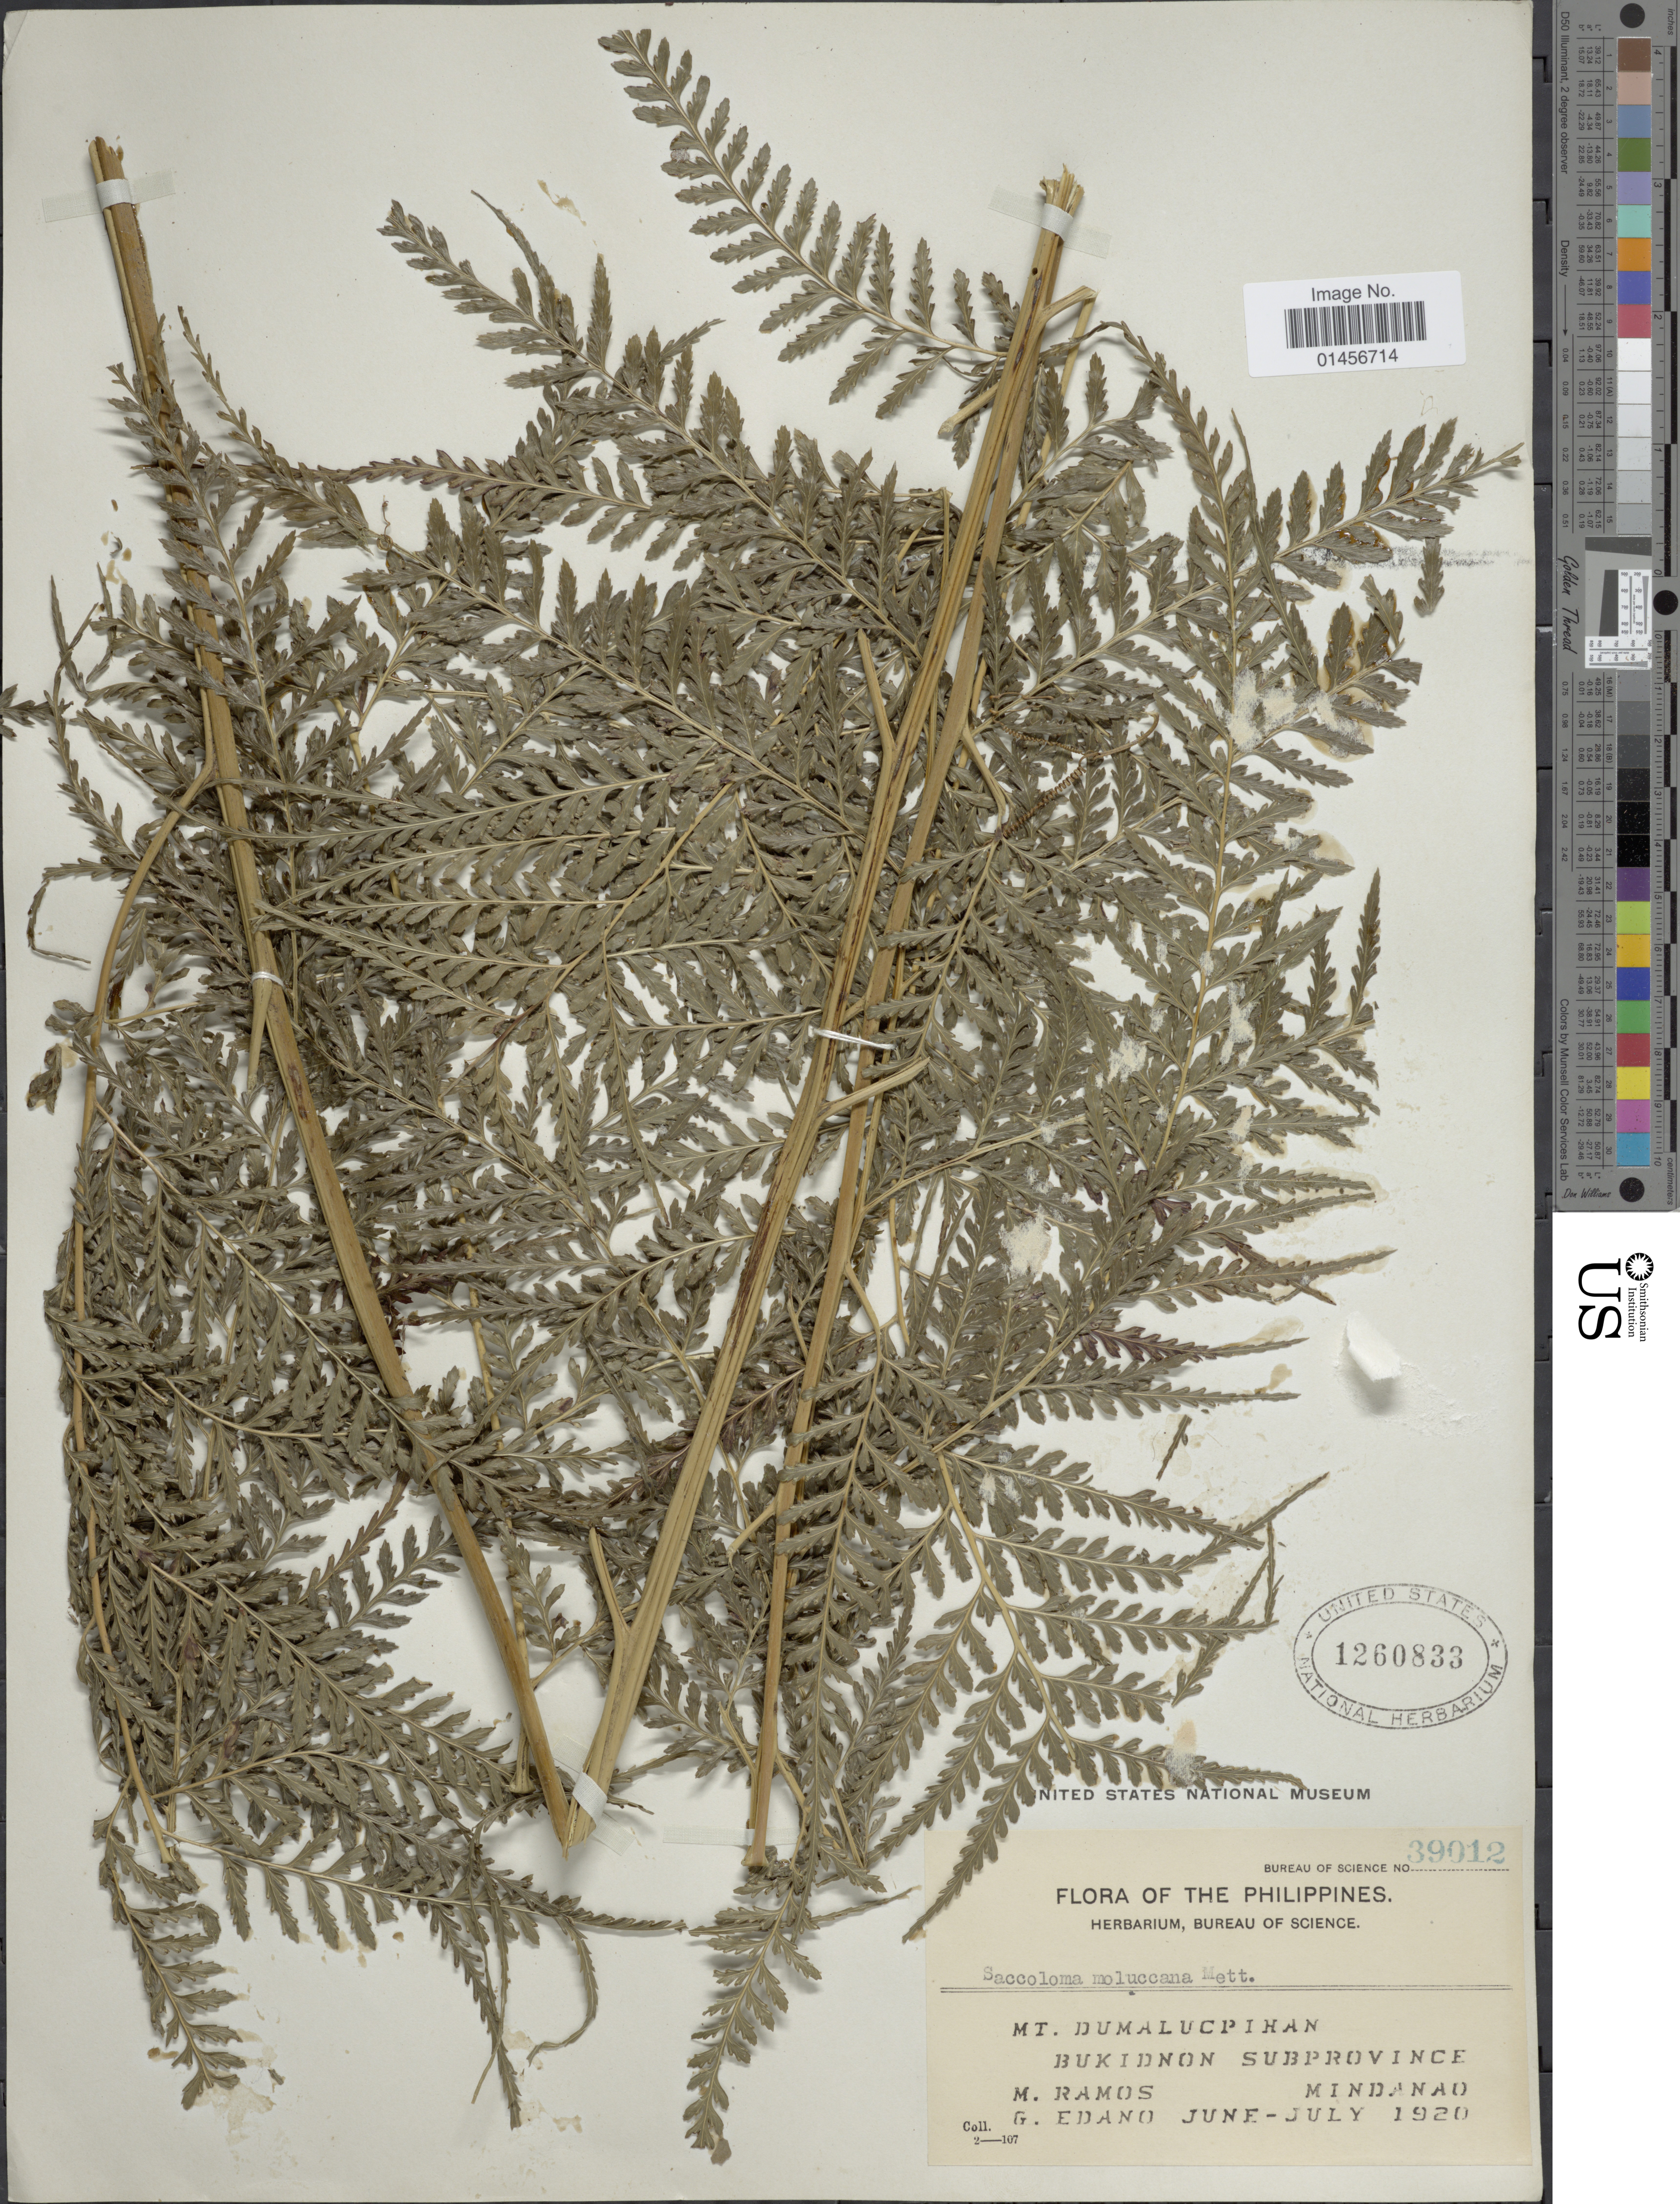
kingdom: Plantae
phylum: Tracheophyta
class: Polypodiopsida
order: Polypodiales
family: Saccolomataceae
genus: Saccoloma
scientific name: Saccoloma molucannum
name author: (Blume) Mett. & Kuhn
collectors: M. Ramos & G. Edaño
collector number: Bureau of Science 39012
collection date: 1920-06/1920-07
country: Philippines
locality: Philippines, Mt. Dumalucpihan, Bukidnon subprovince Mindanao.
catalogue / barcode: US 1260833